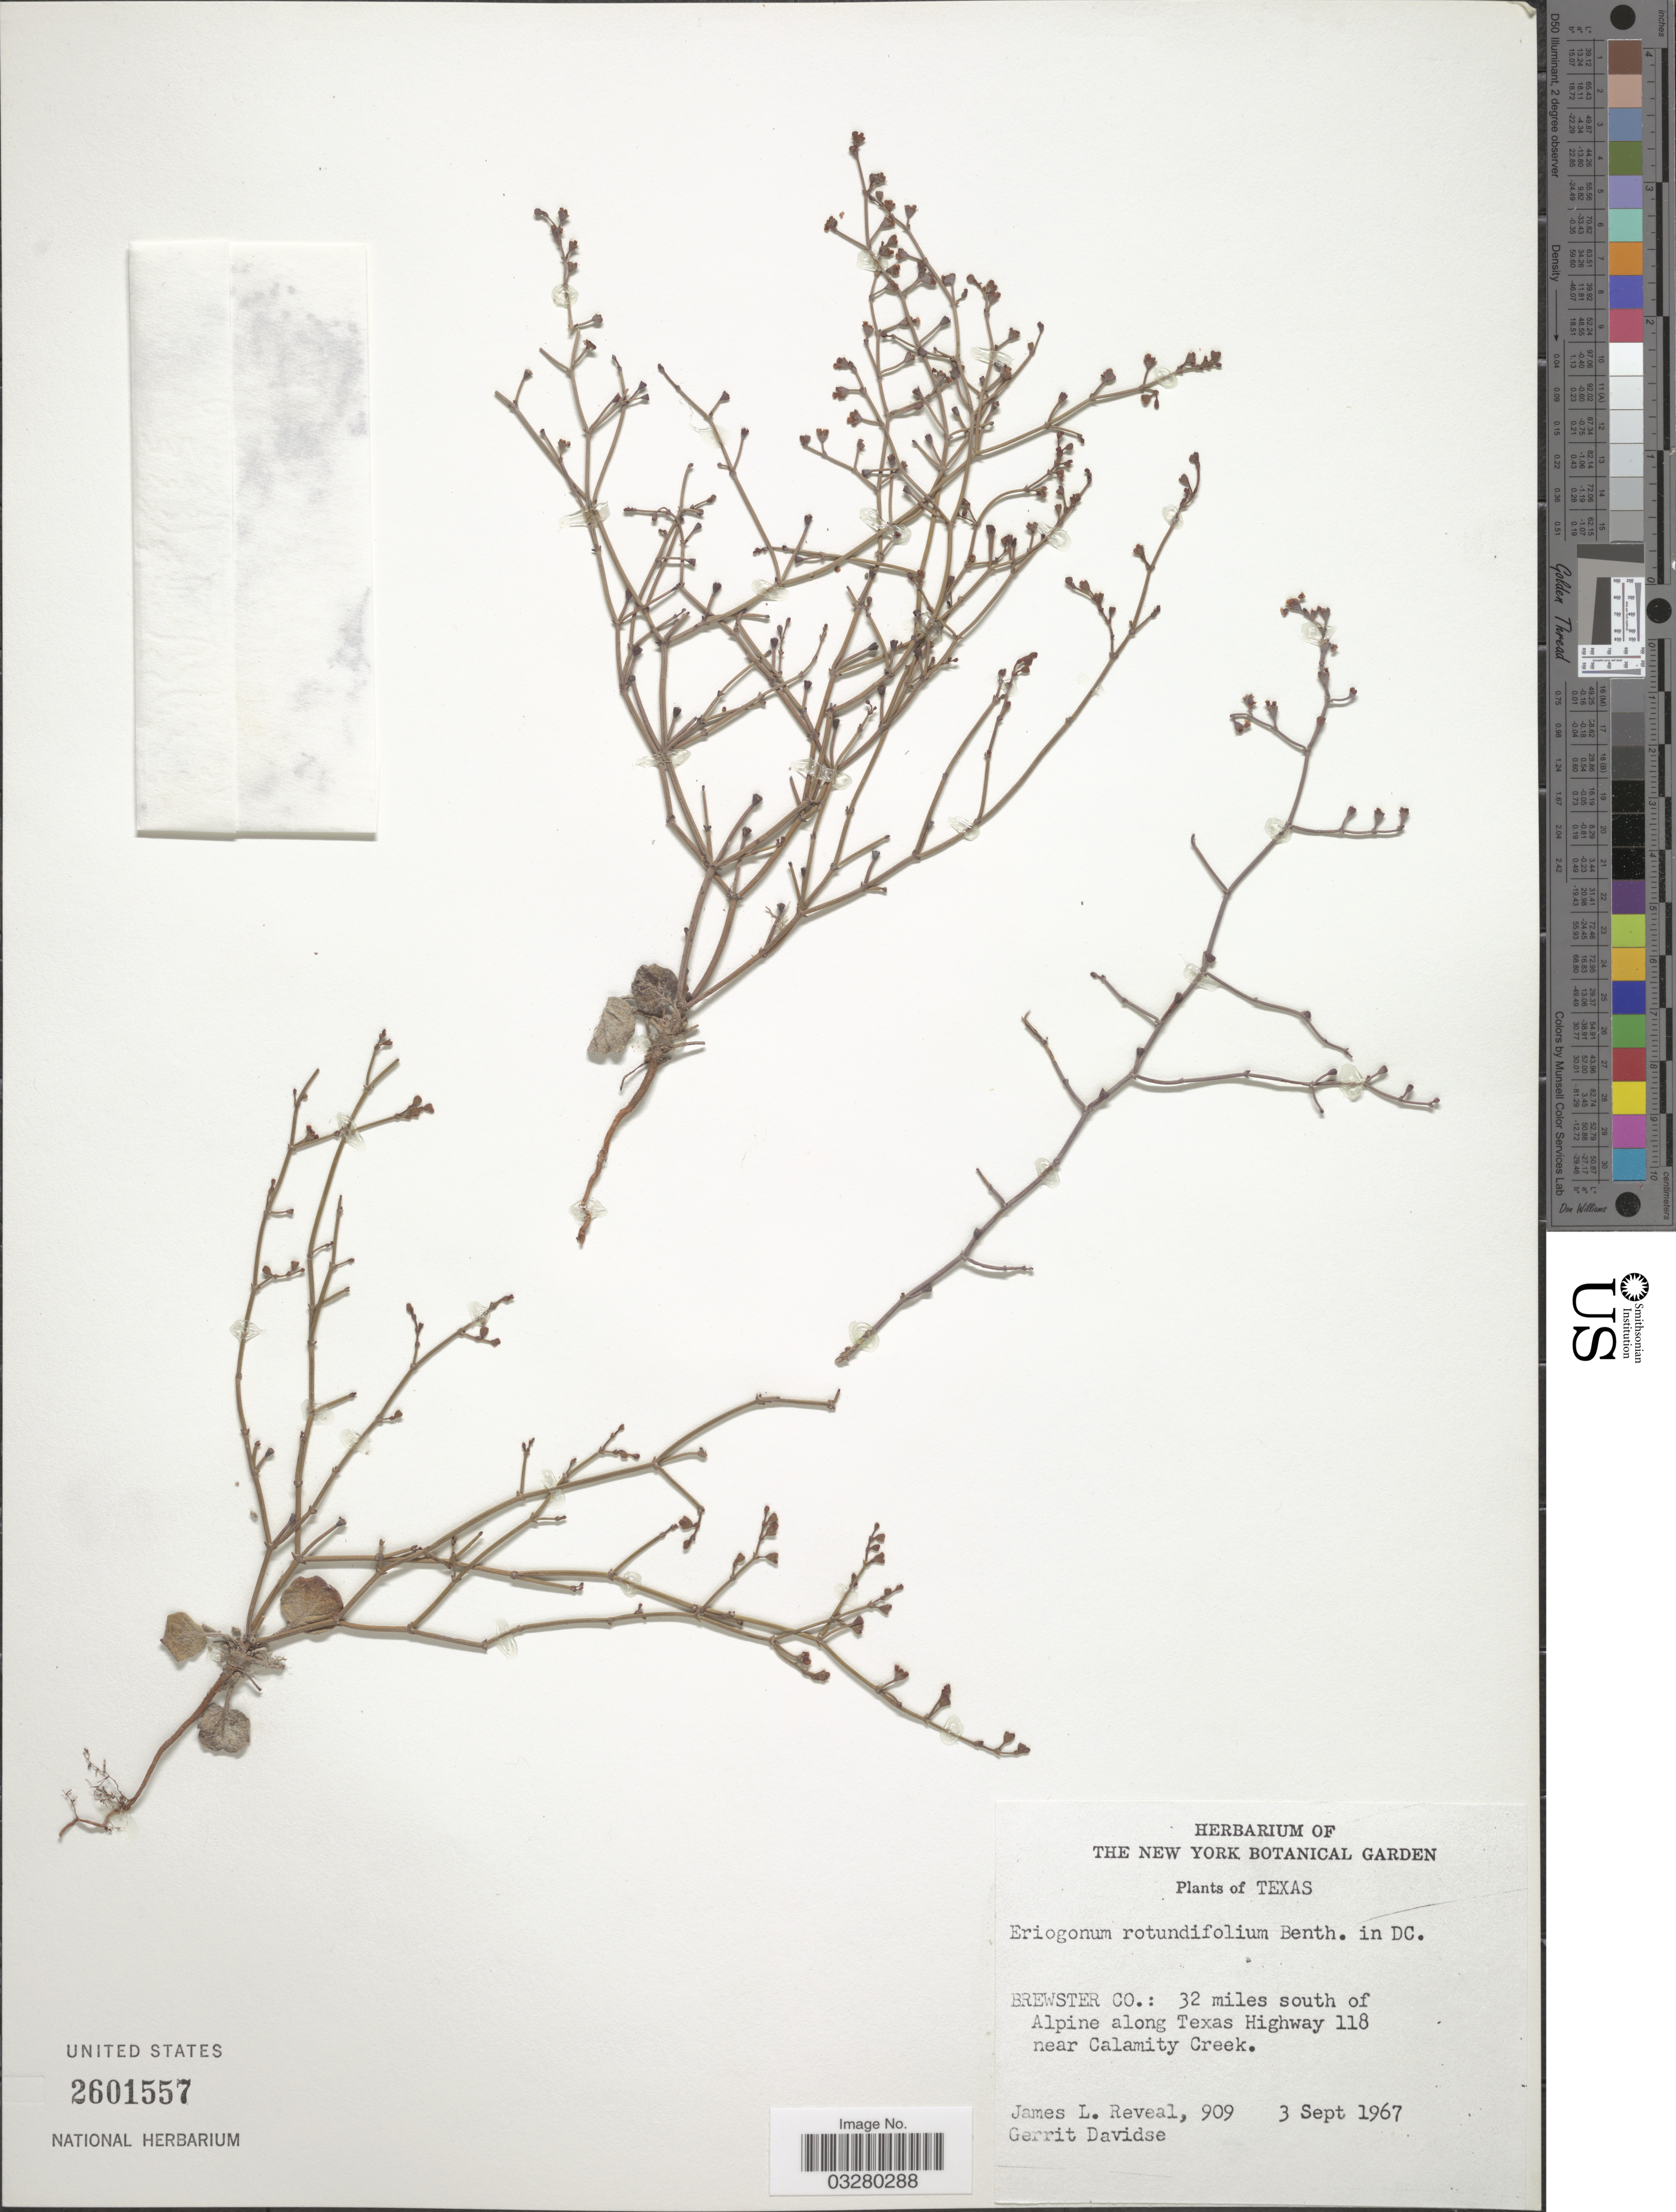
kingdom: Plantae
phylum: Tracheophyta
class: Magnoliopsida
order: Caryophyllales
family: Polygonaceae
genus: Eriogonum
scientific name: Eriogonum rotundifolium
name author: Benth. in DC.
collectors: J. L. Reveal & G. Davidse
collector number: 909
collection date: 1967-09-03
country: United States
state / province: Texas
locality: Brewster Co.: 32 miles south of Alpine along Texas Highway 118 near Calamity Creek.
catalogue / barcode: US 2601557